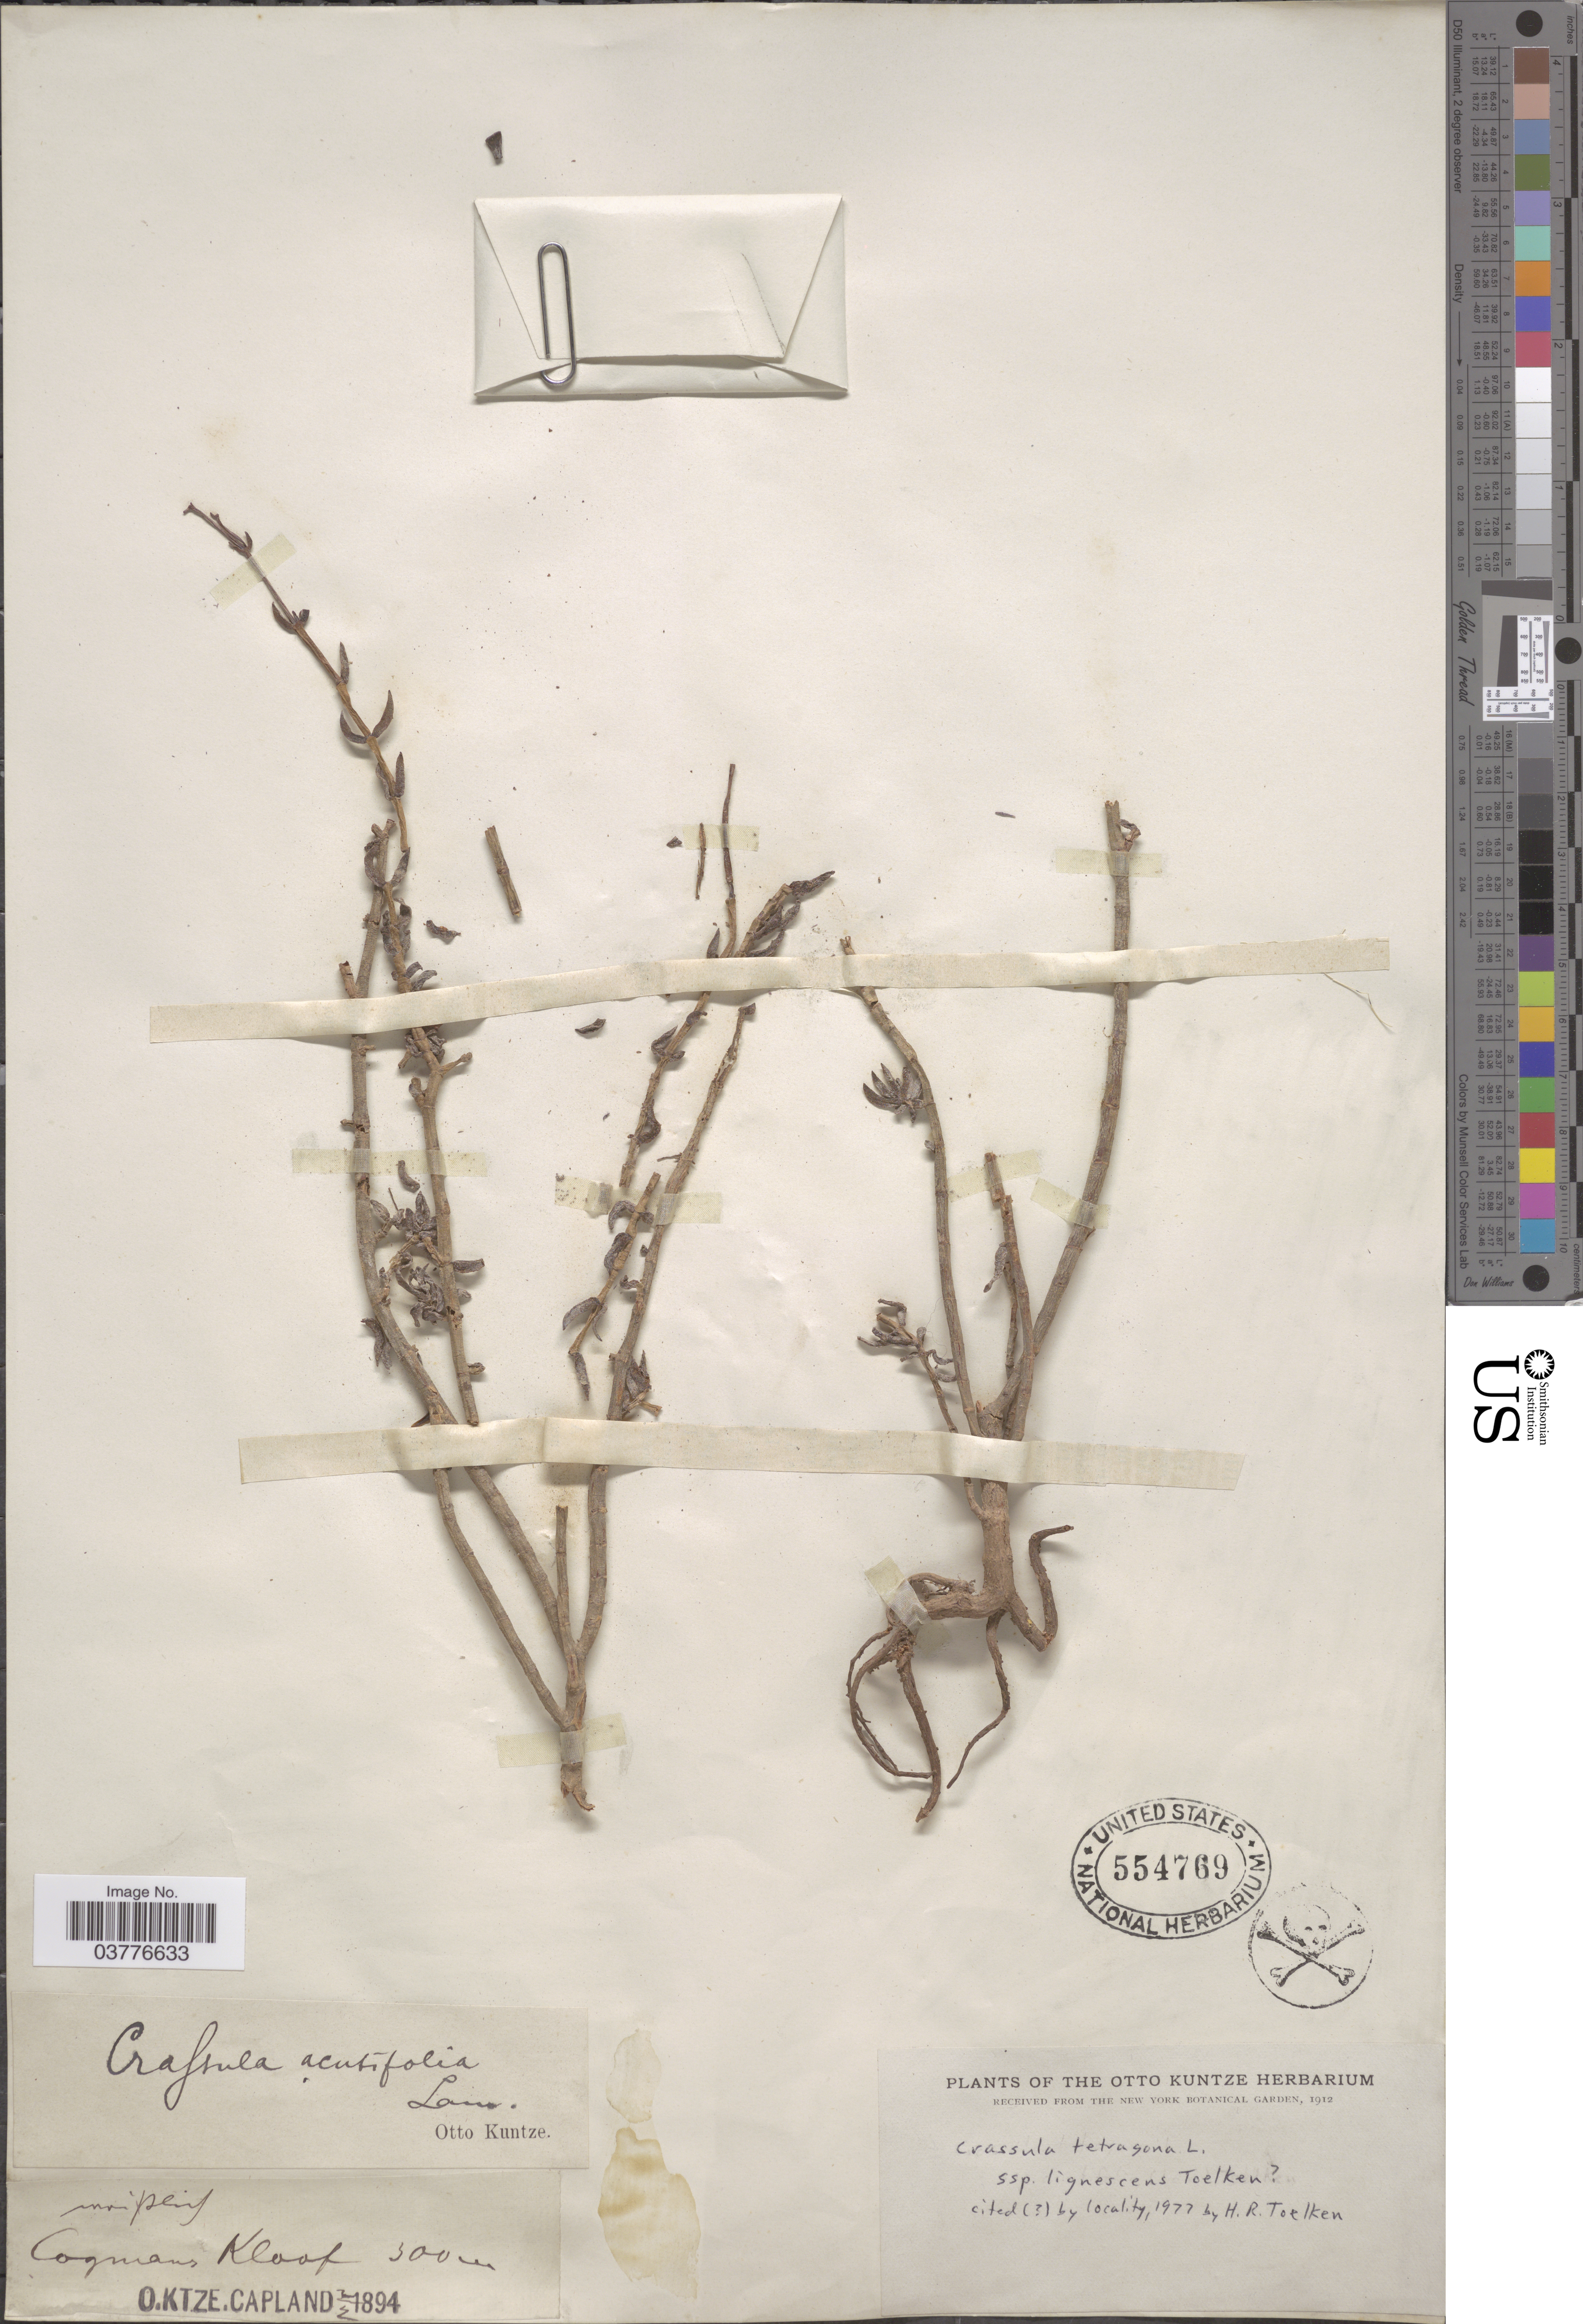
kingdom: Plantae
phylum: Tracheophyta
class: Magnoliopsida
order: Saxifragales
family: Crassulaceae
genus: Crassula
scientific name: Crassula tetragona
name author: L.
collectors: C.E.O. Kuntze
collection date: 1894-02-03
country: South Africa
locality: Cogmans Kloof. Capland.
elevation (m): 300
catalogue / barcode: US 554769